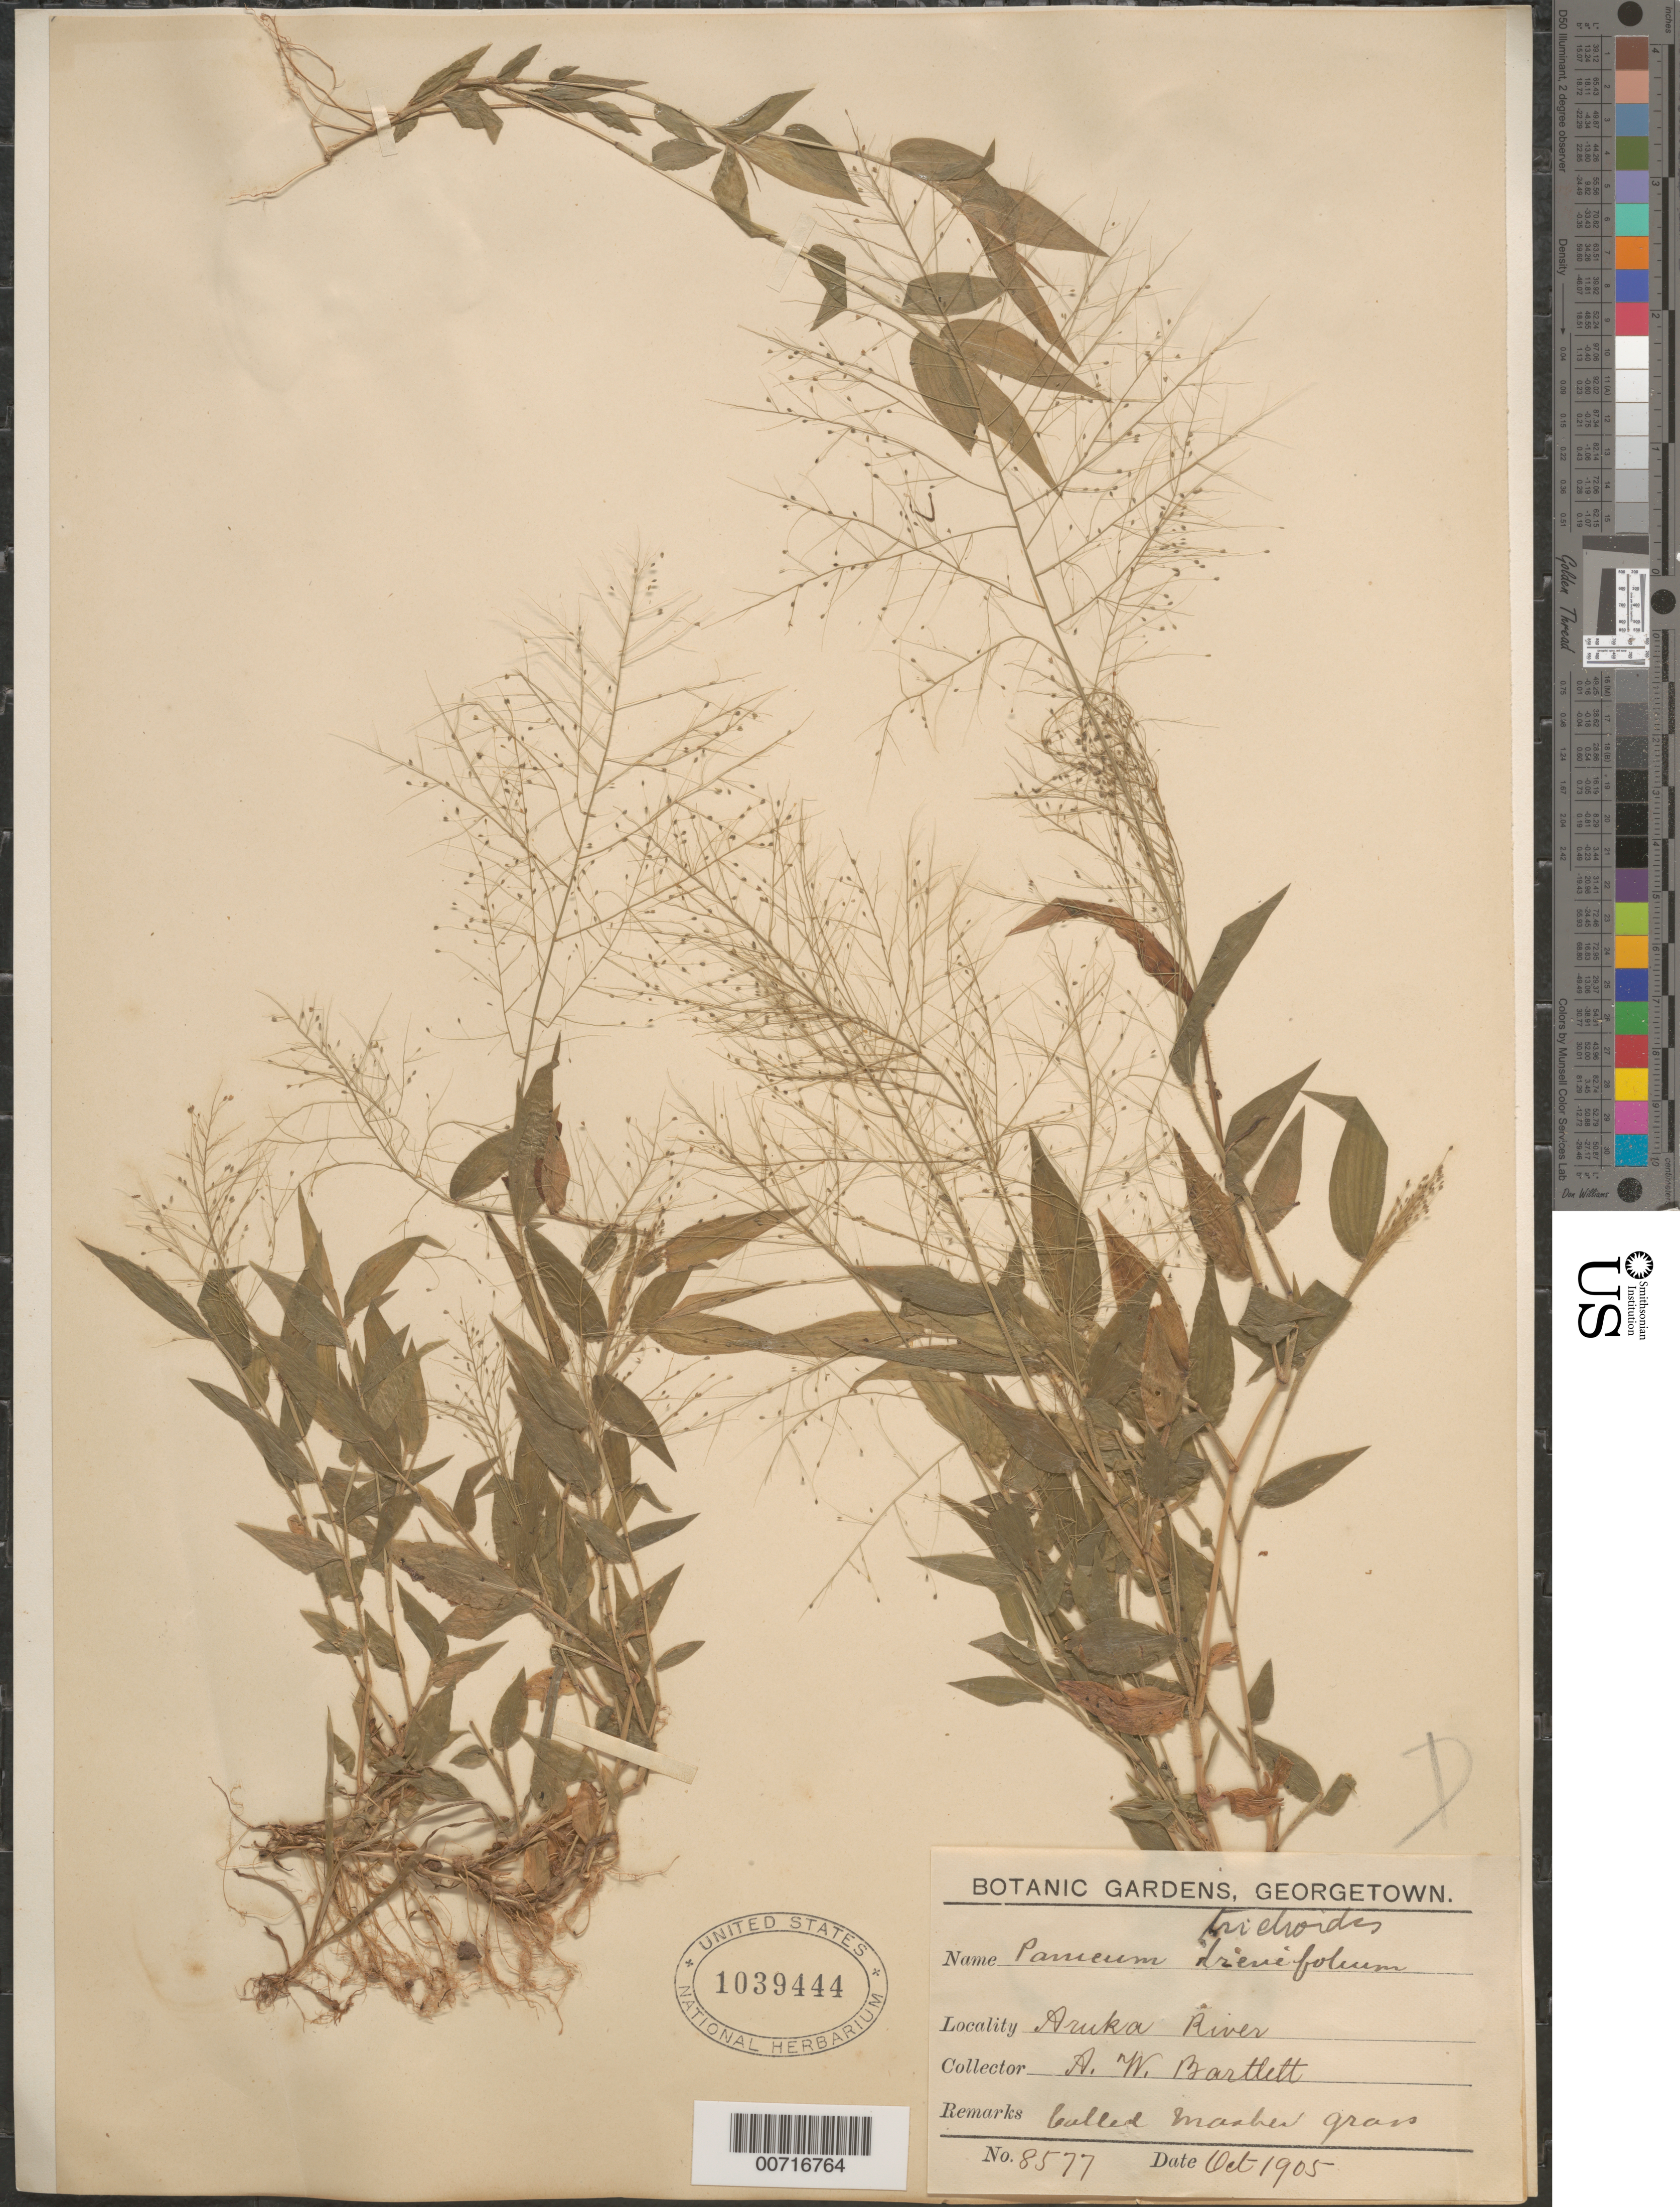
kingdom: Plantae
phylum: Tracheophyta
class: Liliopsida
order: Poales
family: Poaceae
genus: Panicum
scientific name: Panicum trichoides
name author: Sw.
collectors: A. W. Bartlett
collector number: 8577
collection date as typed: Oct-05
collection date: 2005-10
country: Guyana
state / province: Barima-Waini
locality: Aruka River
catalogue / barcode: US 1039444